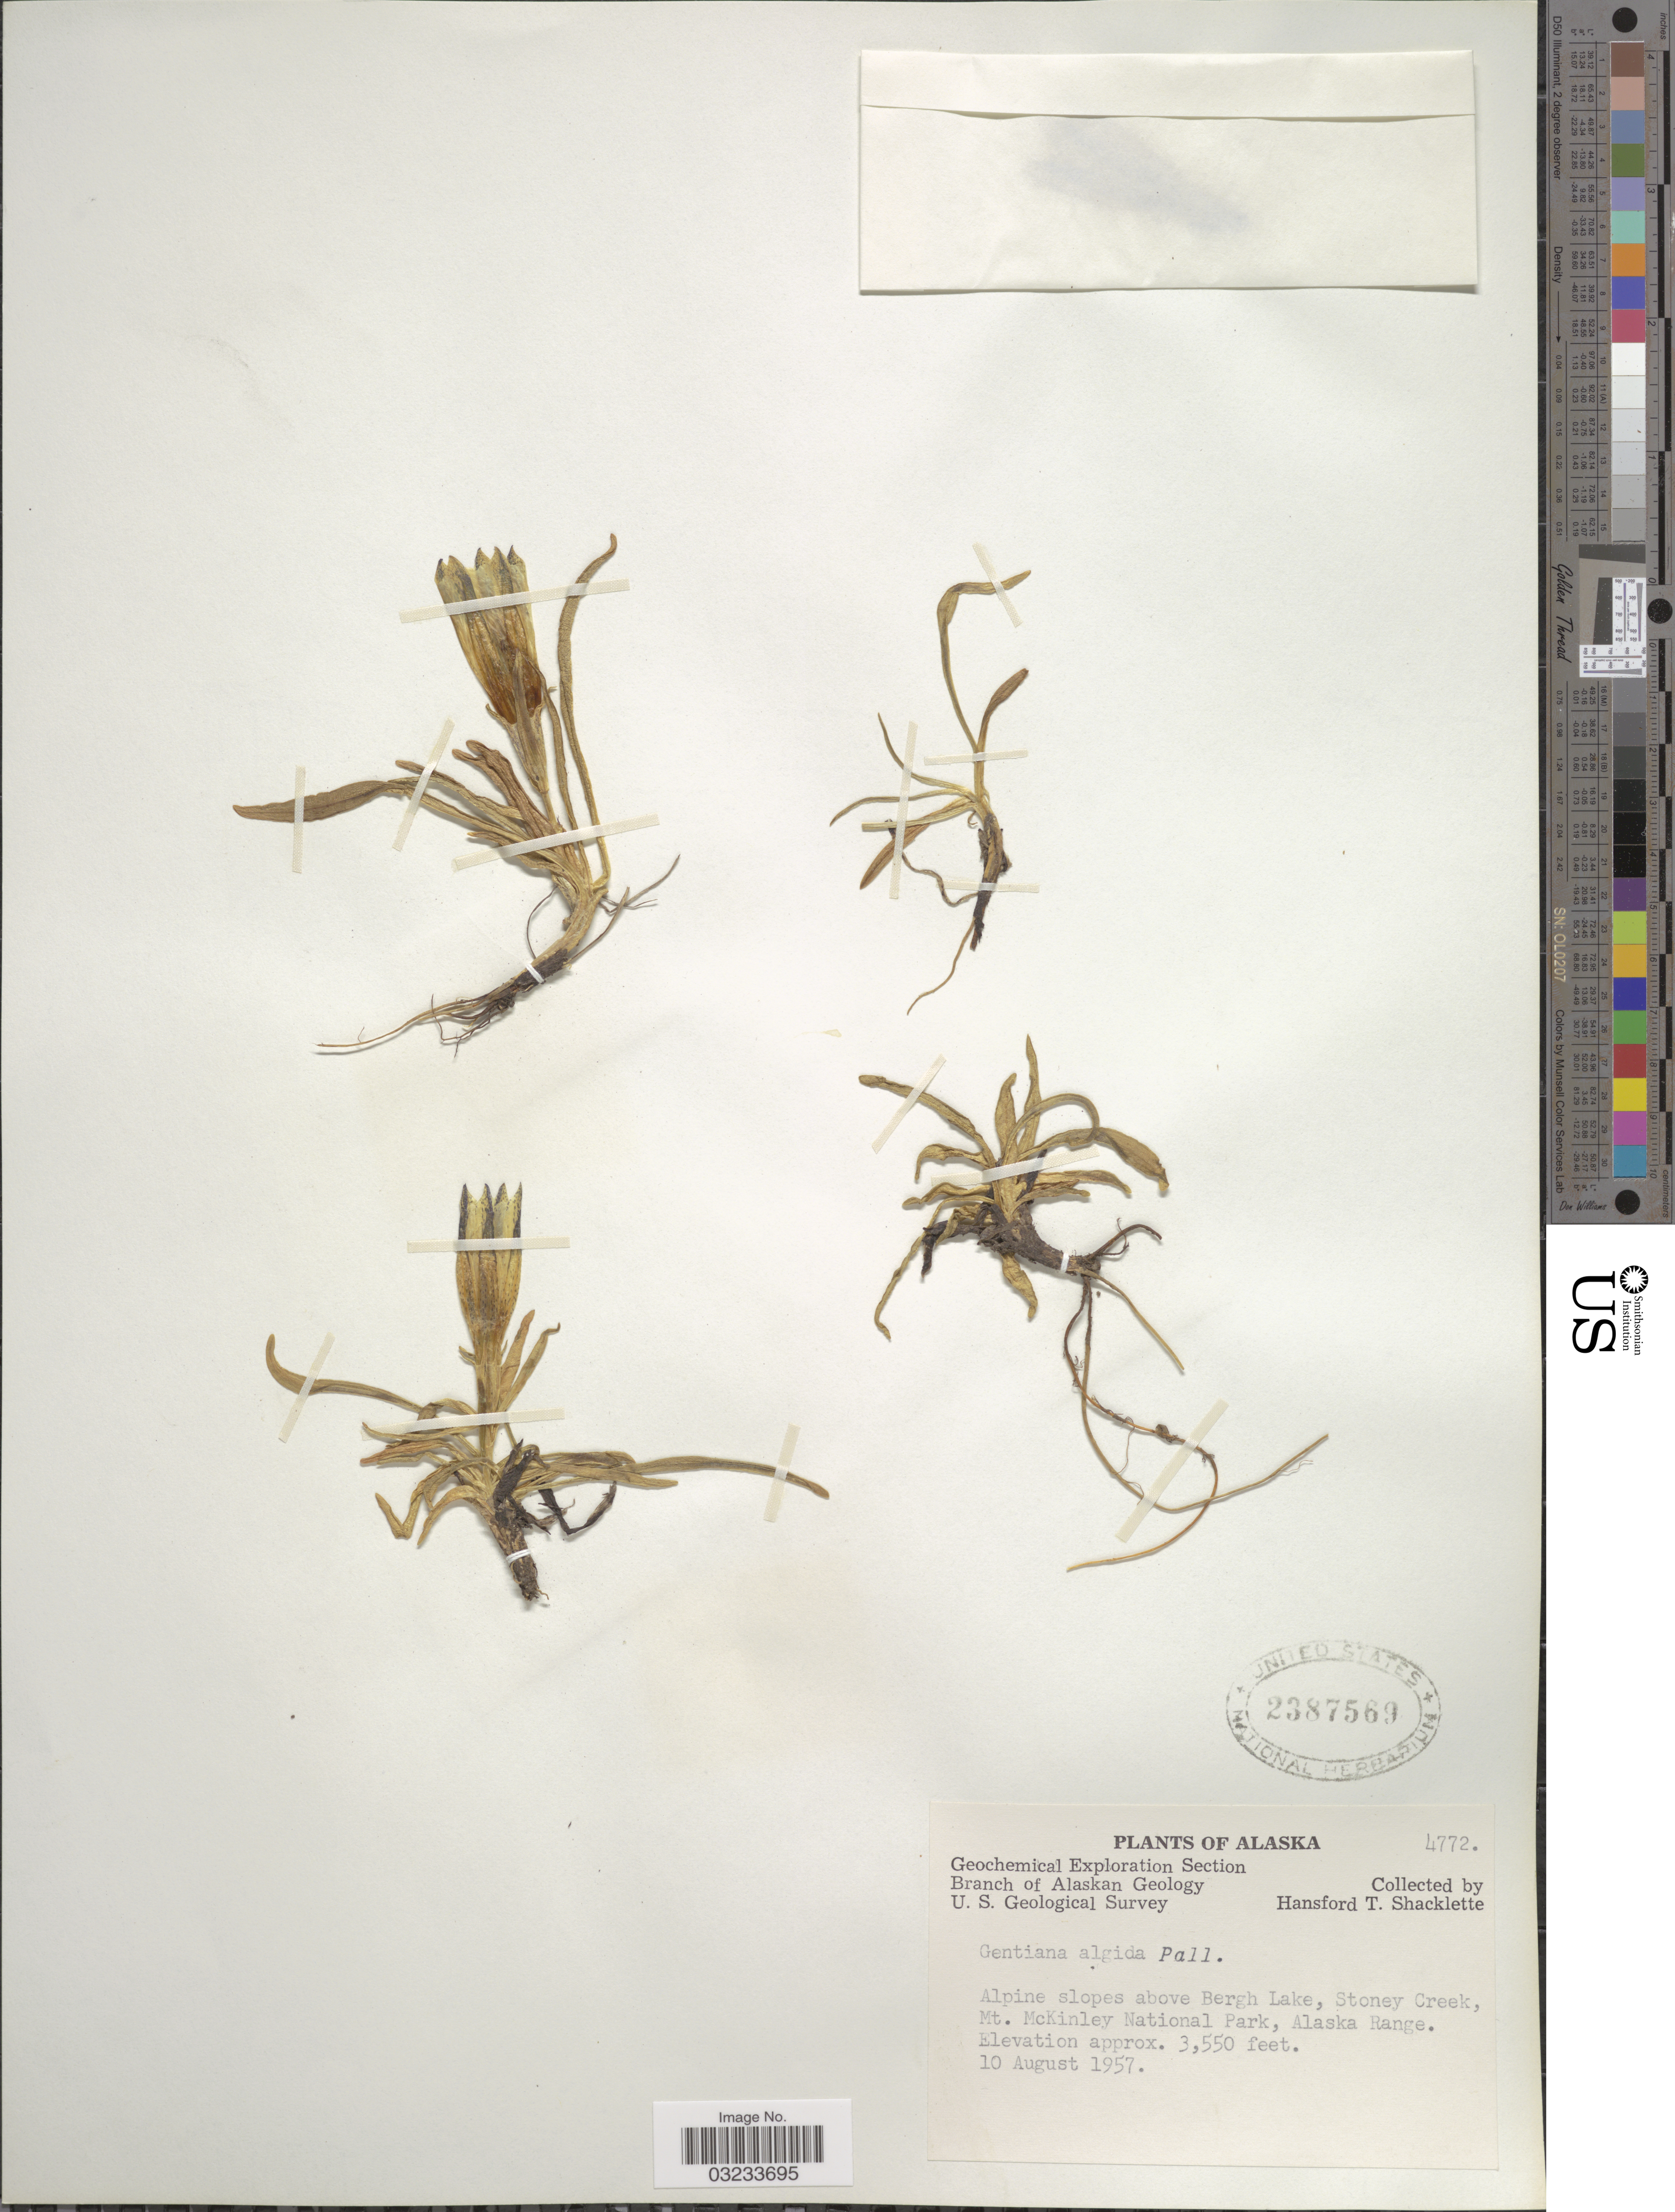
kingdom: Plantae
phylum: Tracheophyta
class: Magnoliopsida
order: Gentianales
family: Gentianaceae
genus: Gentiana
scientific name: Gentiana algida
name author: Pall.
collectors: H. Shacklette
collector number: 4772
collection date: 1957-08-10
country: United States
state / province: Alaska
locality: Alpine slopes above Bergh Lake, Stoney Creek, Mt. McKinley National Park, Alaska Range.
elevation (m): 1082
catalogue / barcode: US 2387569